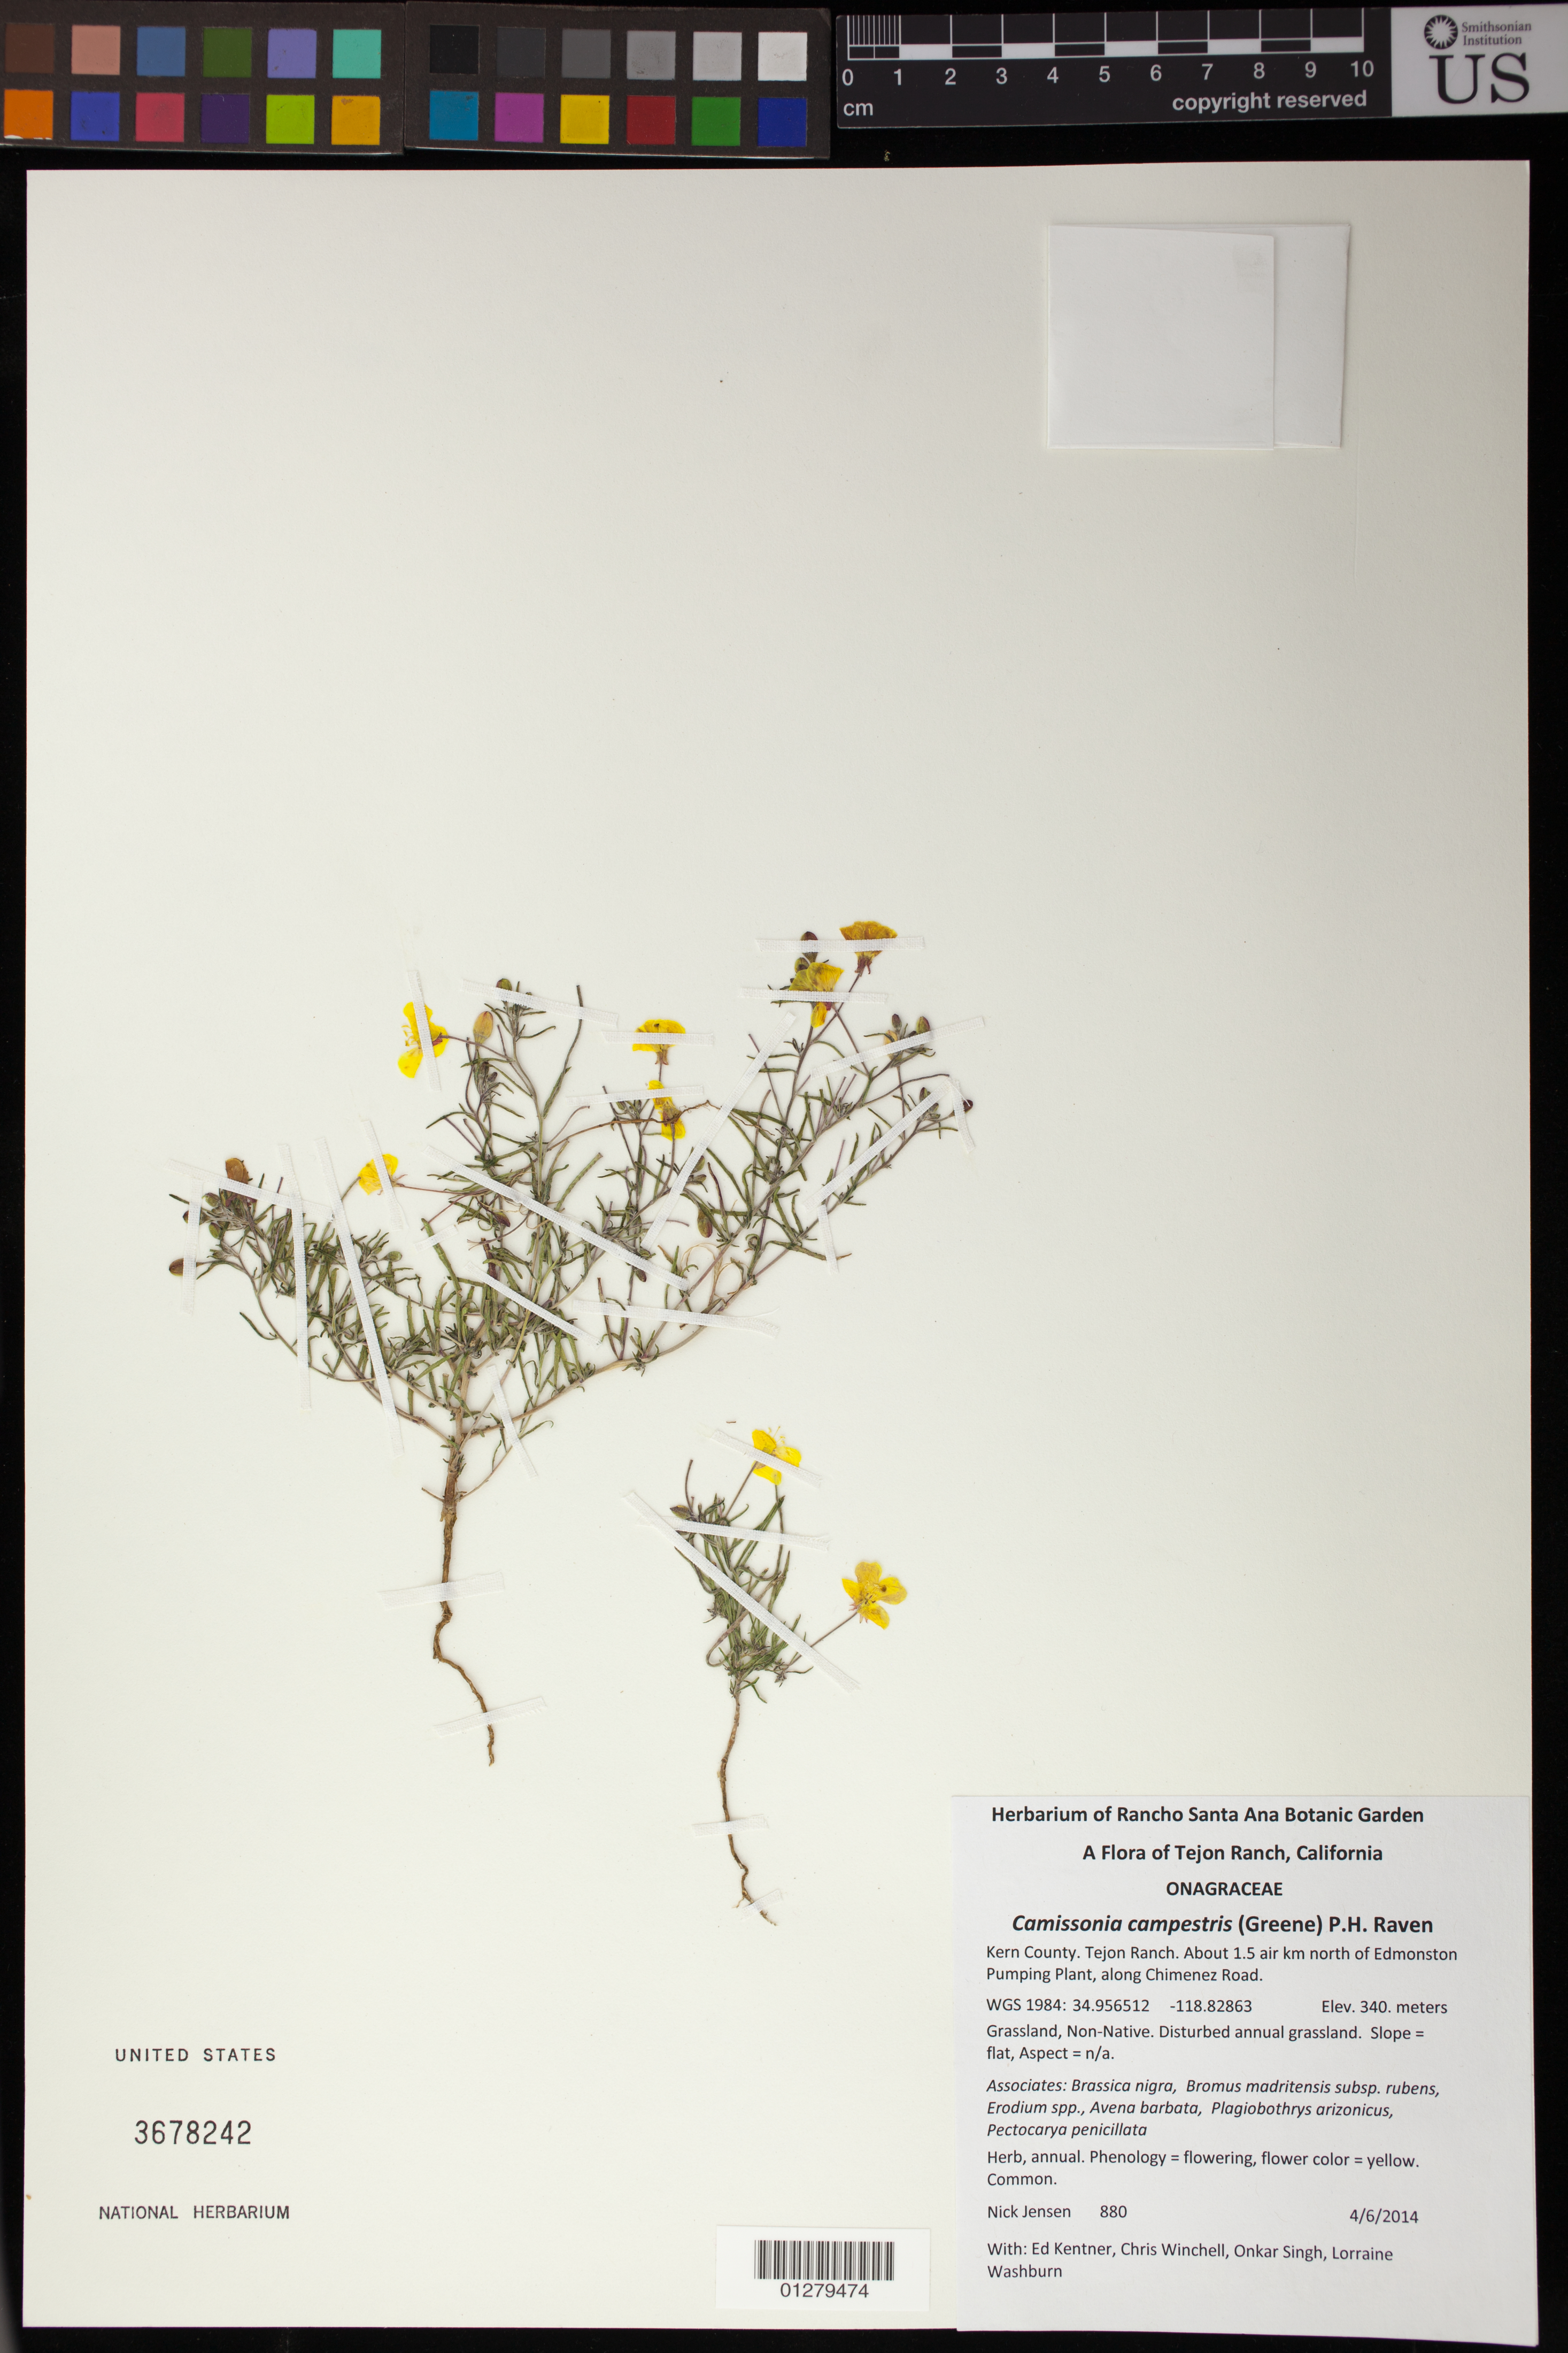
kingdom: Plantae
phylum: Tracheophyta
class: Magnoliopsida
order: Myrtales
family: Onagraceae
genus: Camissonia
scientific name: Camissonia campestris subsp. campestris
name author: (Greene) P.H. Raven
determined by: Wagner, W. L., (BOT), Smithsonian Institution - National Museum of Natural History (UNITED STATES)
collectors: N. Jensen, E. Kentner, C. Winchell, O. Singh & L. Washburn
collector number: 880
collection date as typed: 4/6/2014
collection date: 2014-04-06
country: United States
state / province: California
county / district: Kern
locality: Tejon Ranch, about 1.5 air km north of Edmonston Pumping Plant, along Chimenez Road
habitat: Non-native grassland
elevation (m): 340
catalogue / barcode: US 3678242